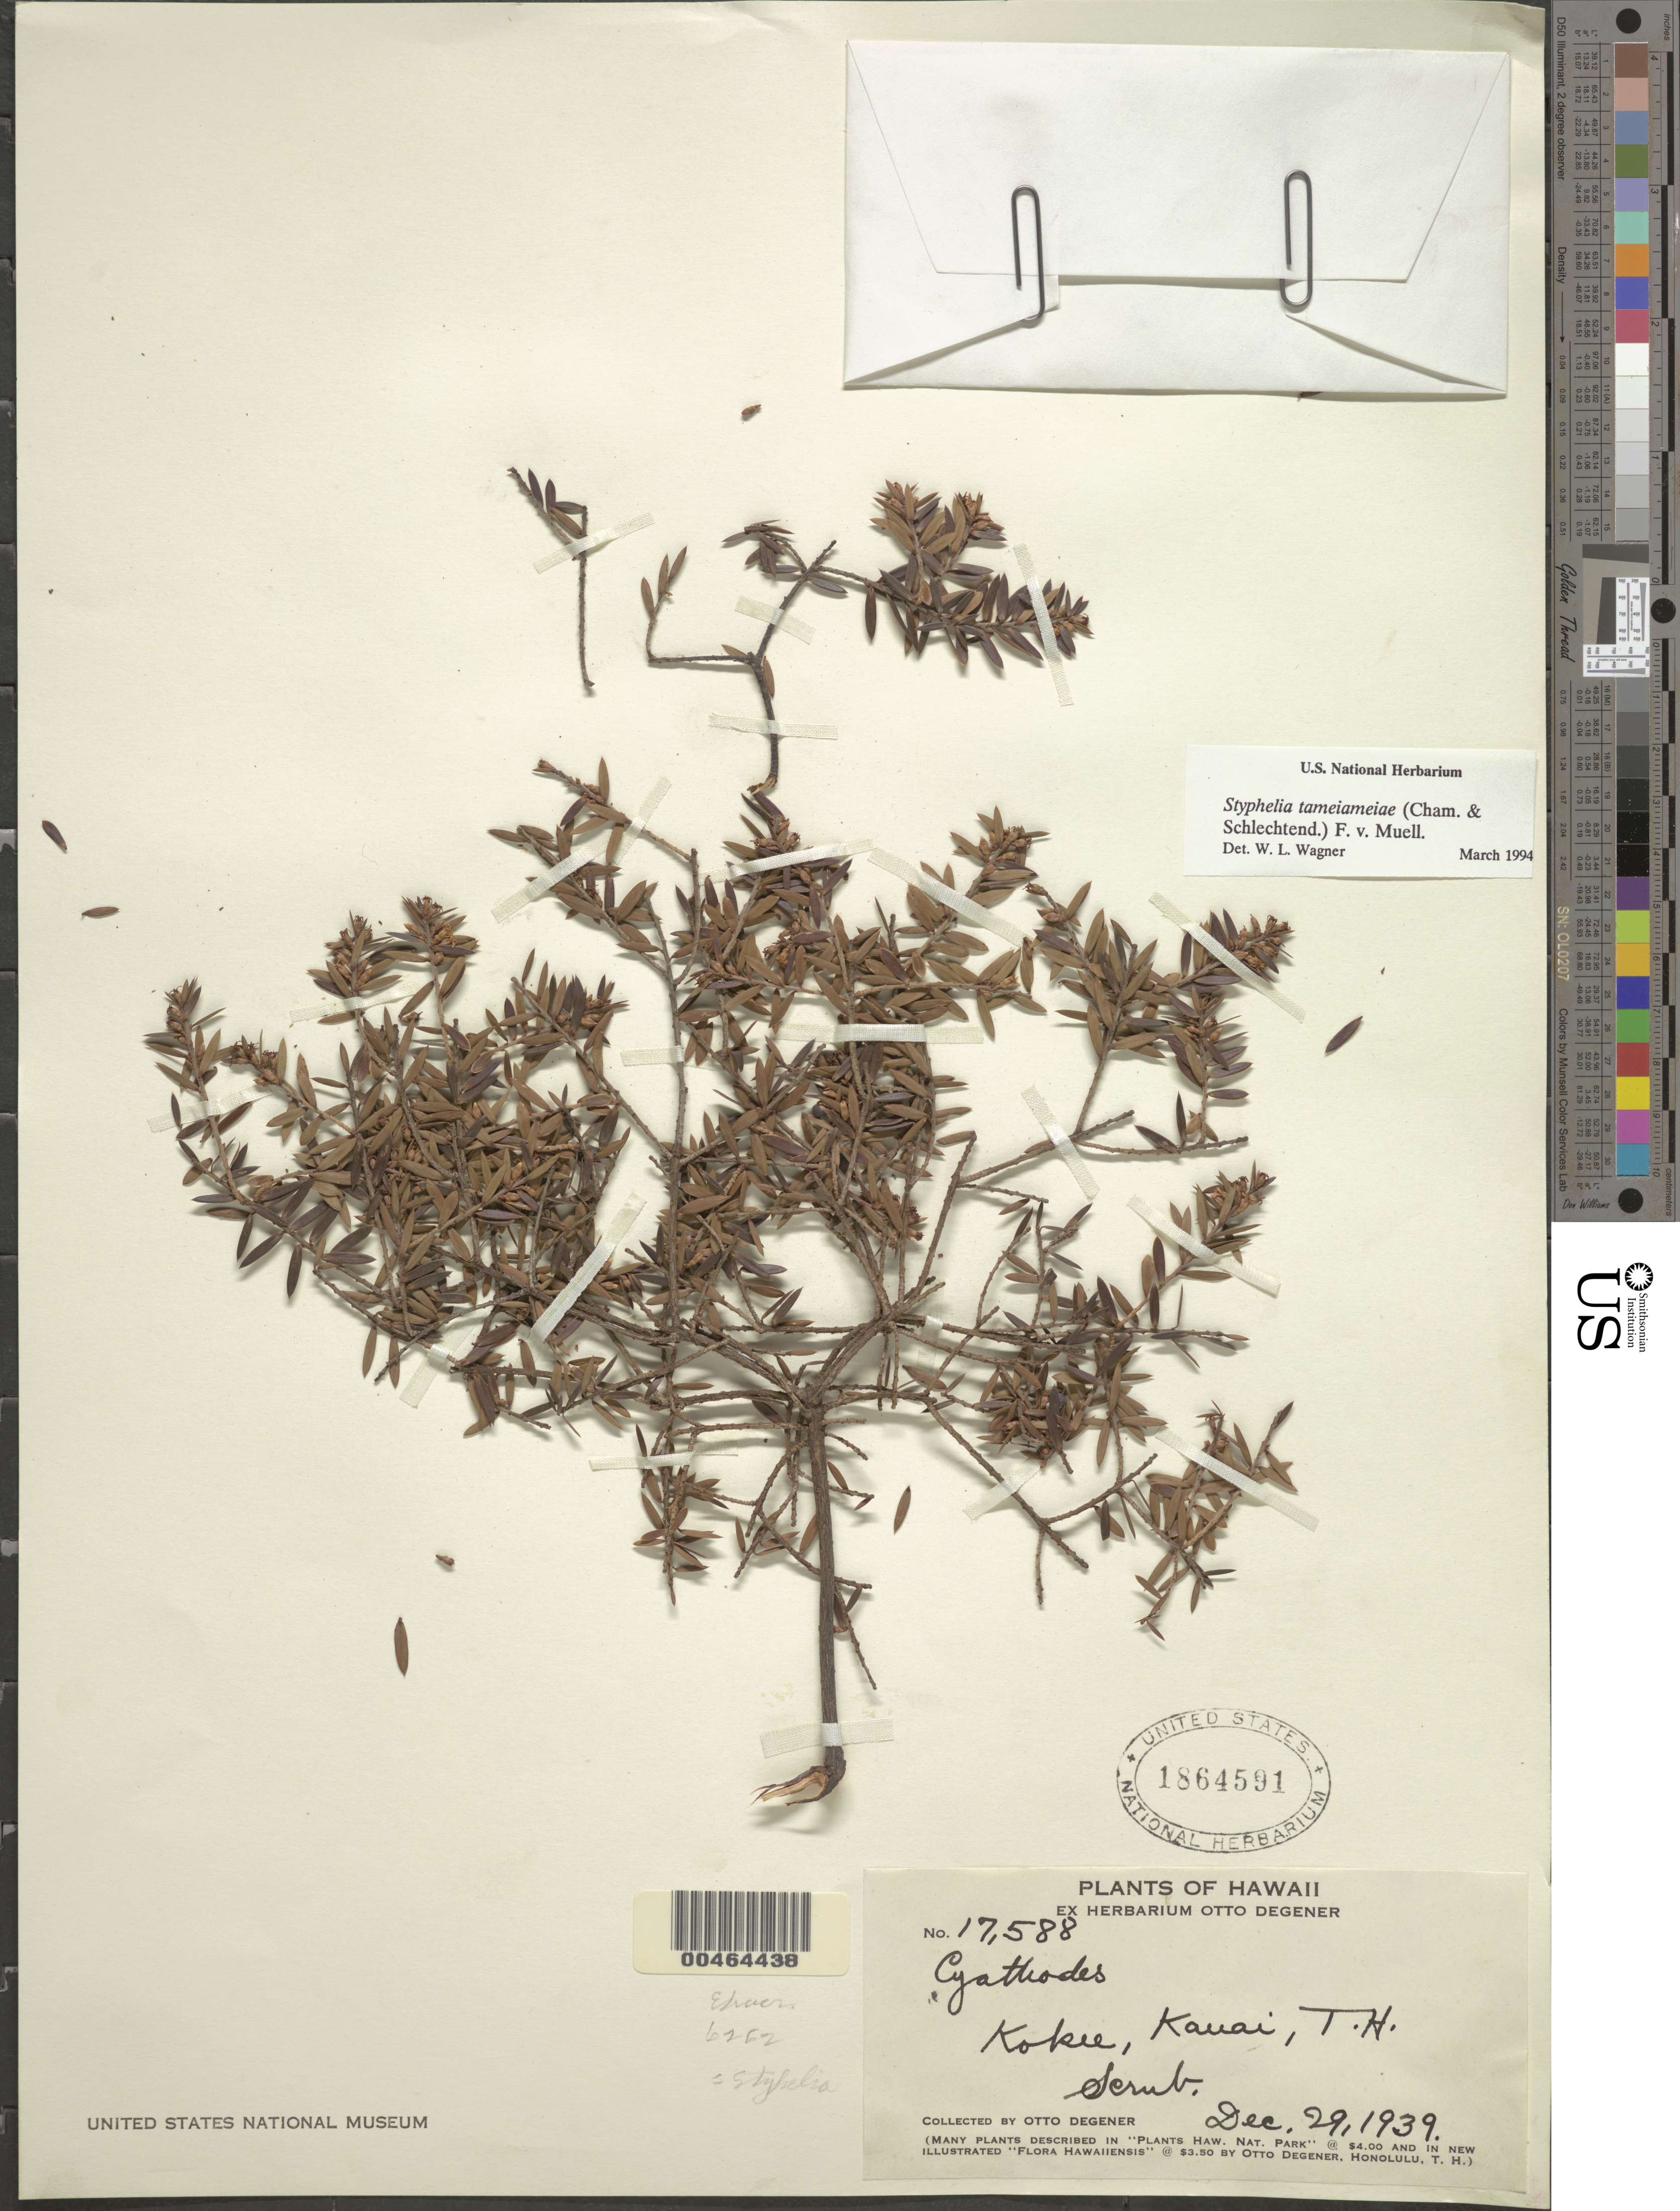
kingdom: Plantae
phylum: Tracheophyta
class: Magnoliopsida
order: Ericales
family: Ericaceae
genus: Leptecophylla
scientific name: Leptecophylla tameiameiae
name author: (Cham. & Schltdl.) C.M. Weiller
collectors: O. Degener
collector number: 17588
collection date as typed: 29 Dec 1939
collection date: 1939-12-29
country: United States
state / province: Hawaii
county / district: Kauai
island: Kaua'i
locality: Kokee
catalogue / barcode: US 1864591